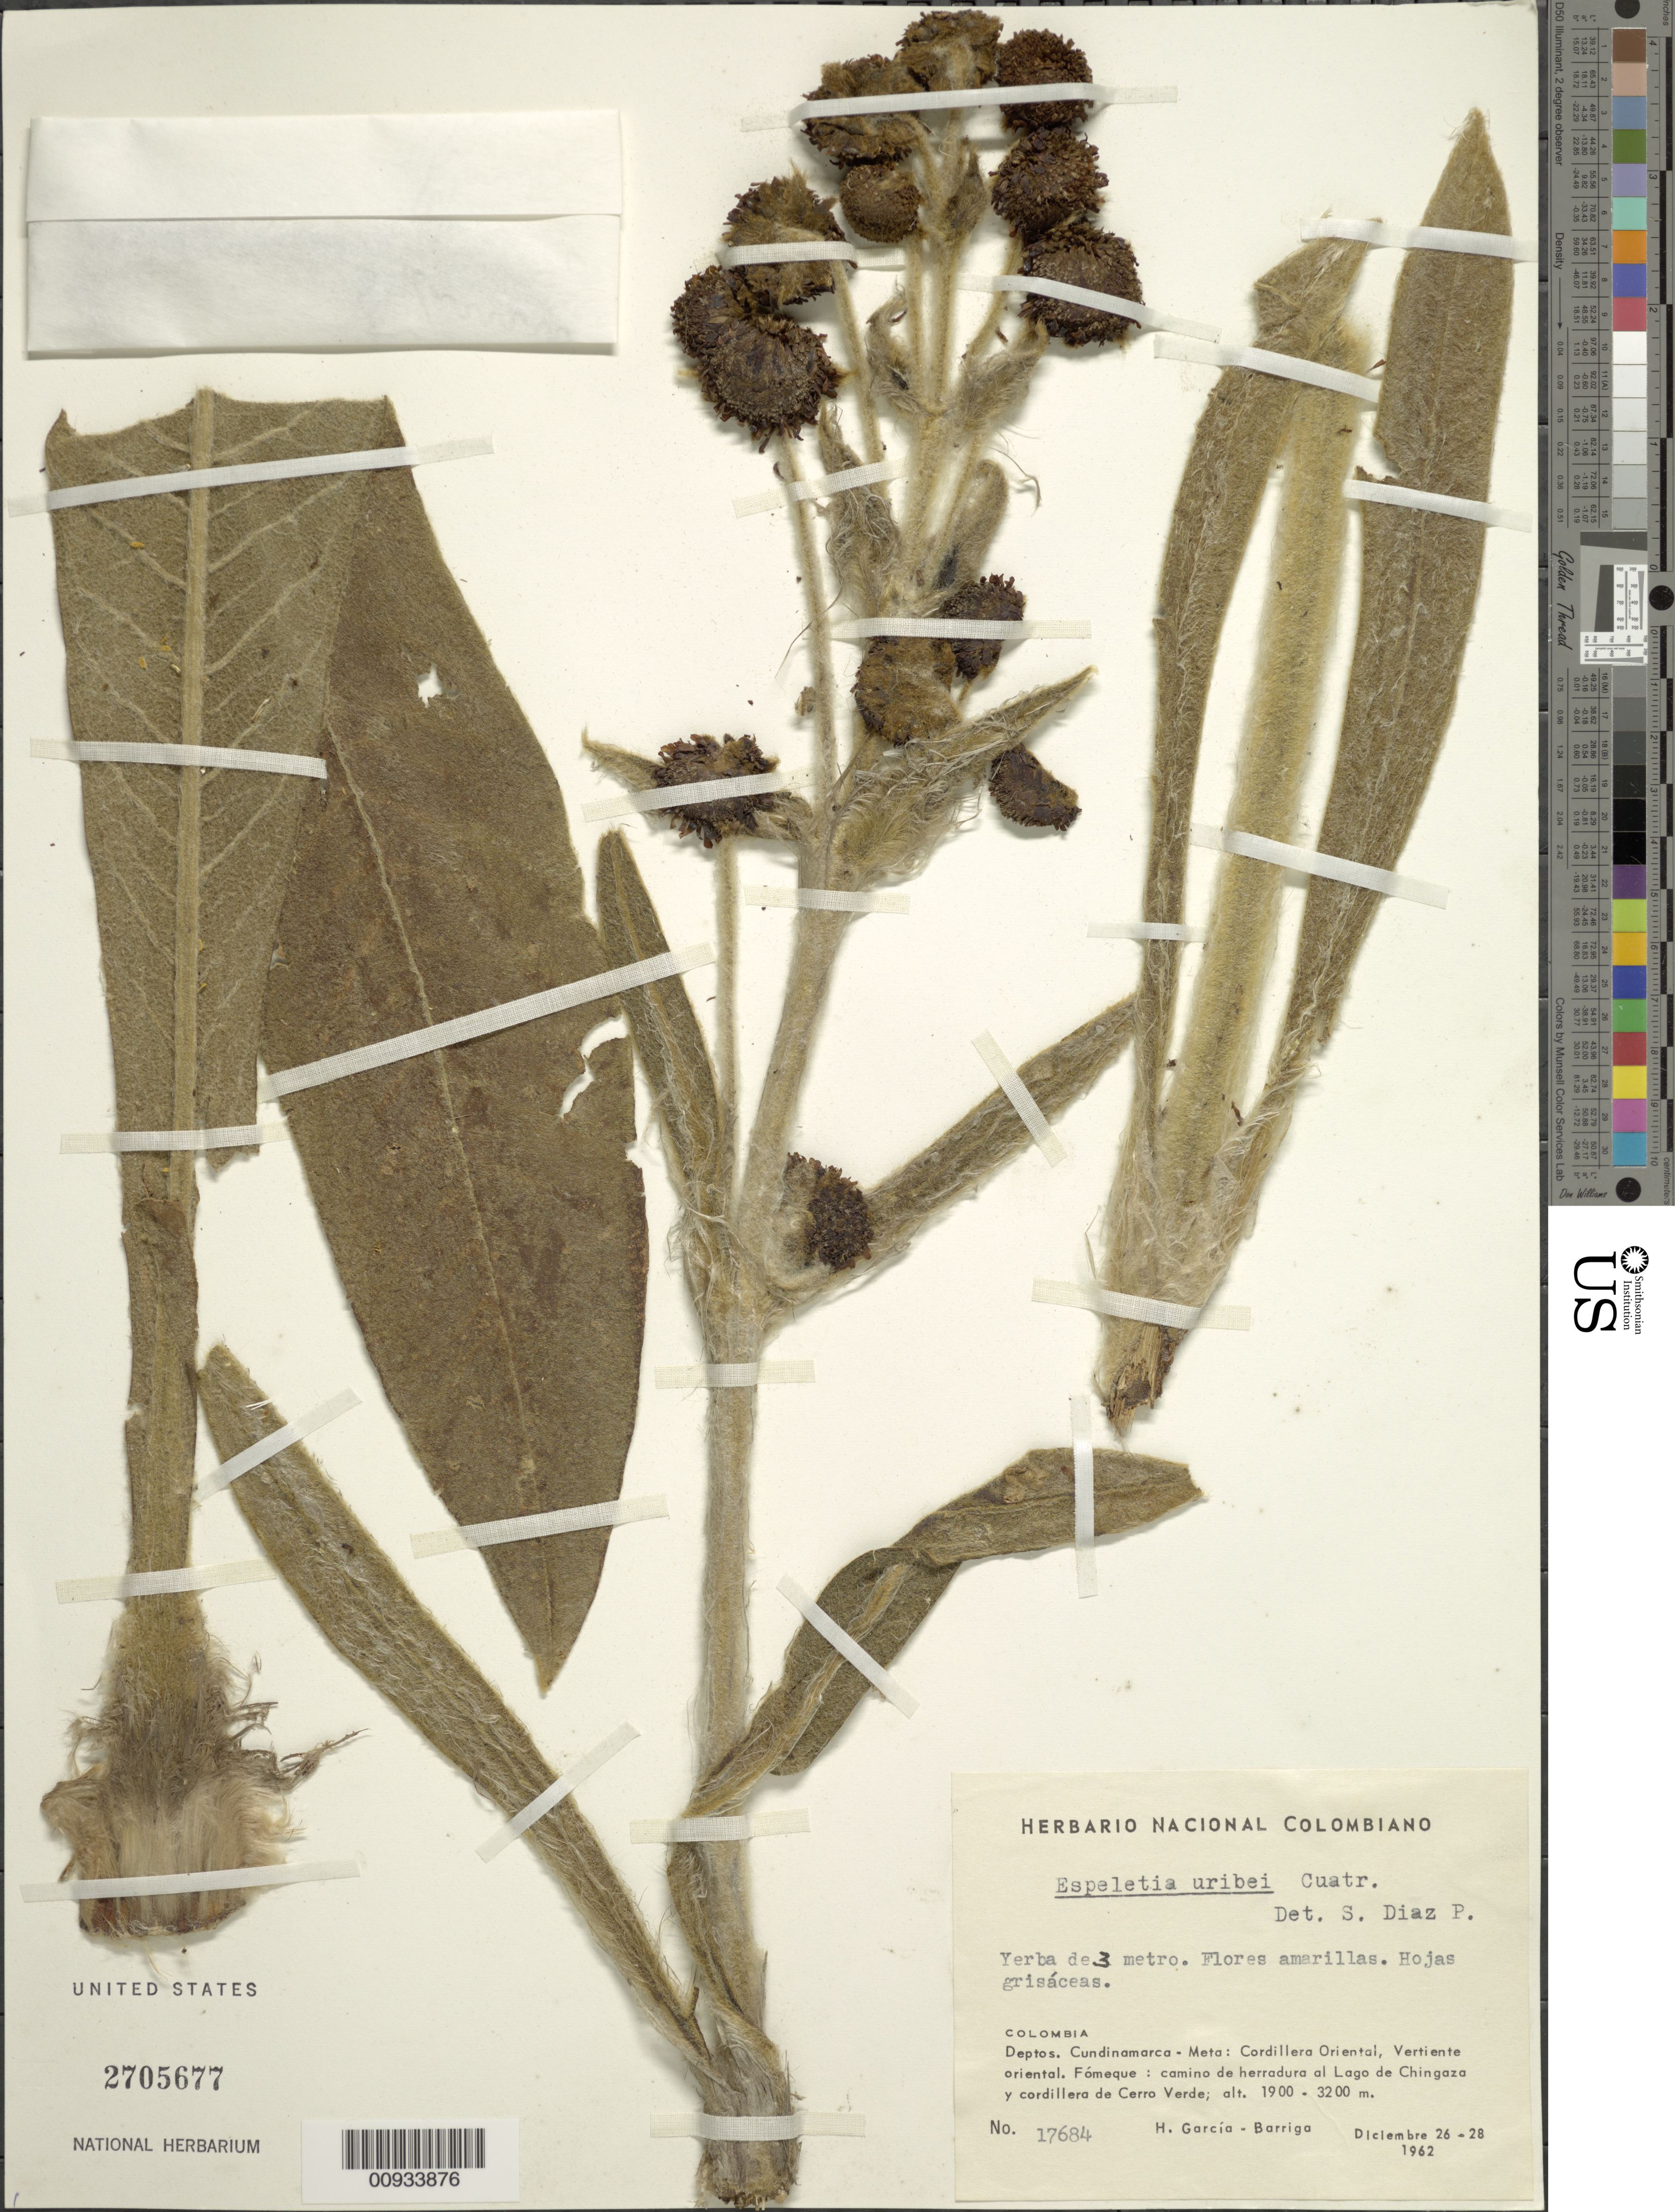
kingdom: Plantae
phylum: Tracheophyta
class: Magnoliopsida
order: Asterales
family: Asteraceae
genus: Espeletia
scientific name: Espeletia uribei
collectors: H. García Barriga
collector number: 17684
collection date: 1962-12-26/1962-12-28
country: Colombia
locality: Deptos. Cundinamarca-Meta. Cordillera Oriental, Vertiente oriental. Fomeque: camino de herradura al Lago de Chingaza y cordillera de Cerro Verde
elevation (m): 1900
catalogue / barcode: US 2705677